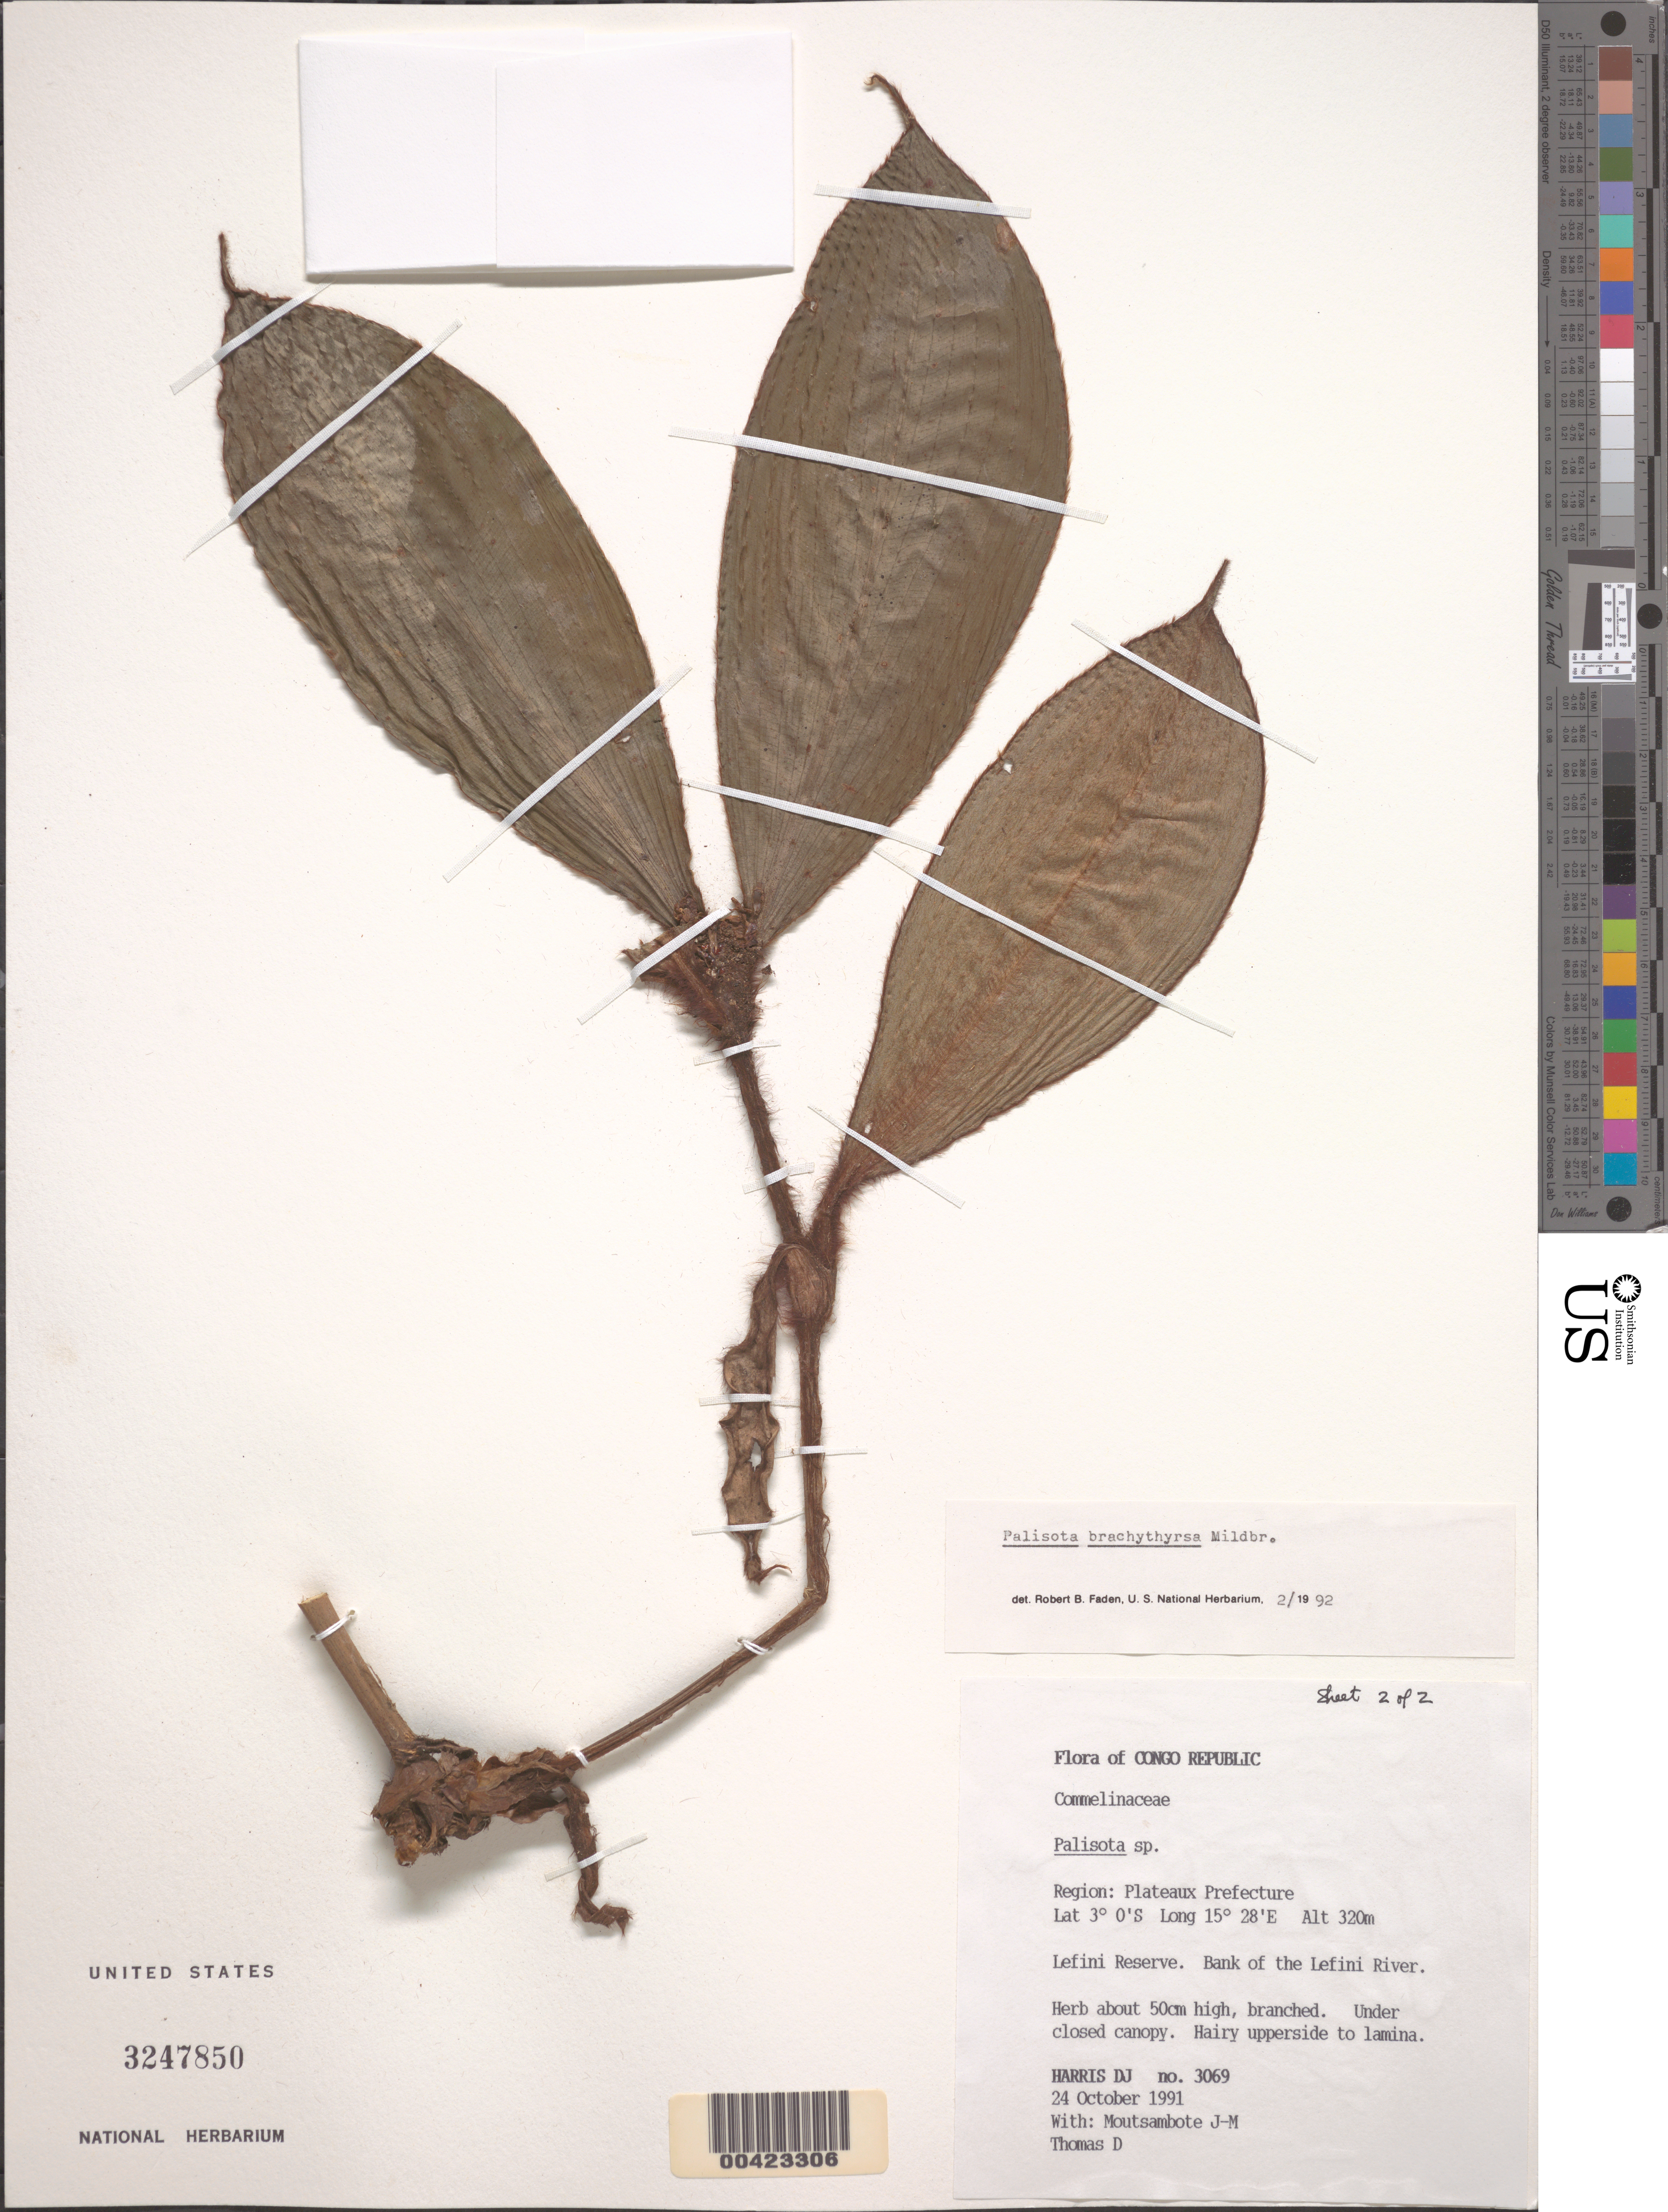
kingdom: Plantae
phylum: Tracheophyta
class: Liliopsida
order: Commelinales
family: Commelinaceae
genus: Palisota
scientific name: Palisota brachythyrsa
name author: Mildbr.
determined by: Faden, Robert B., (US), Smithsonian Institution - National Museum of Natural History (UNITED STATES)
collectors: D. J. Harris, J. Moutsambote & D. Thomas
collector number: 3069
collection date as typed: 24 Oct 1991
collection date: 1991-10-24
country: Congo, Republic of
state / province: Plateaux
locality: Lefini Reserve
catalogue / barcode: US 3247850